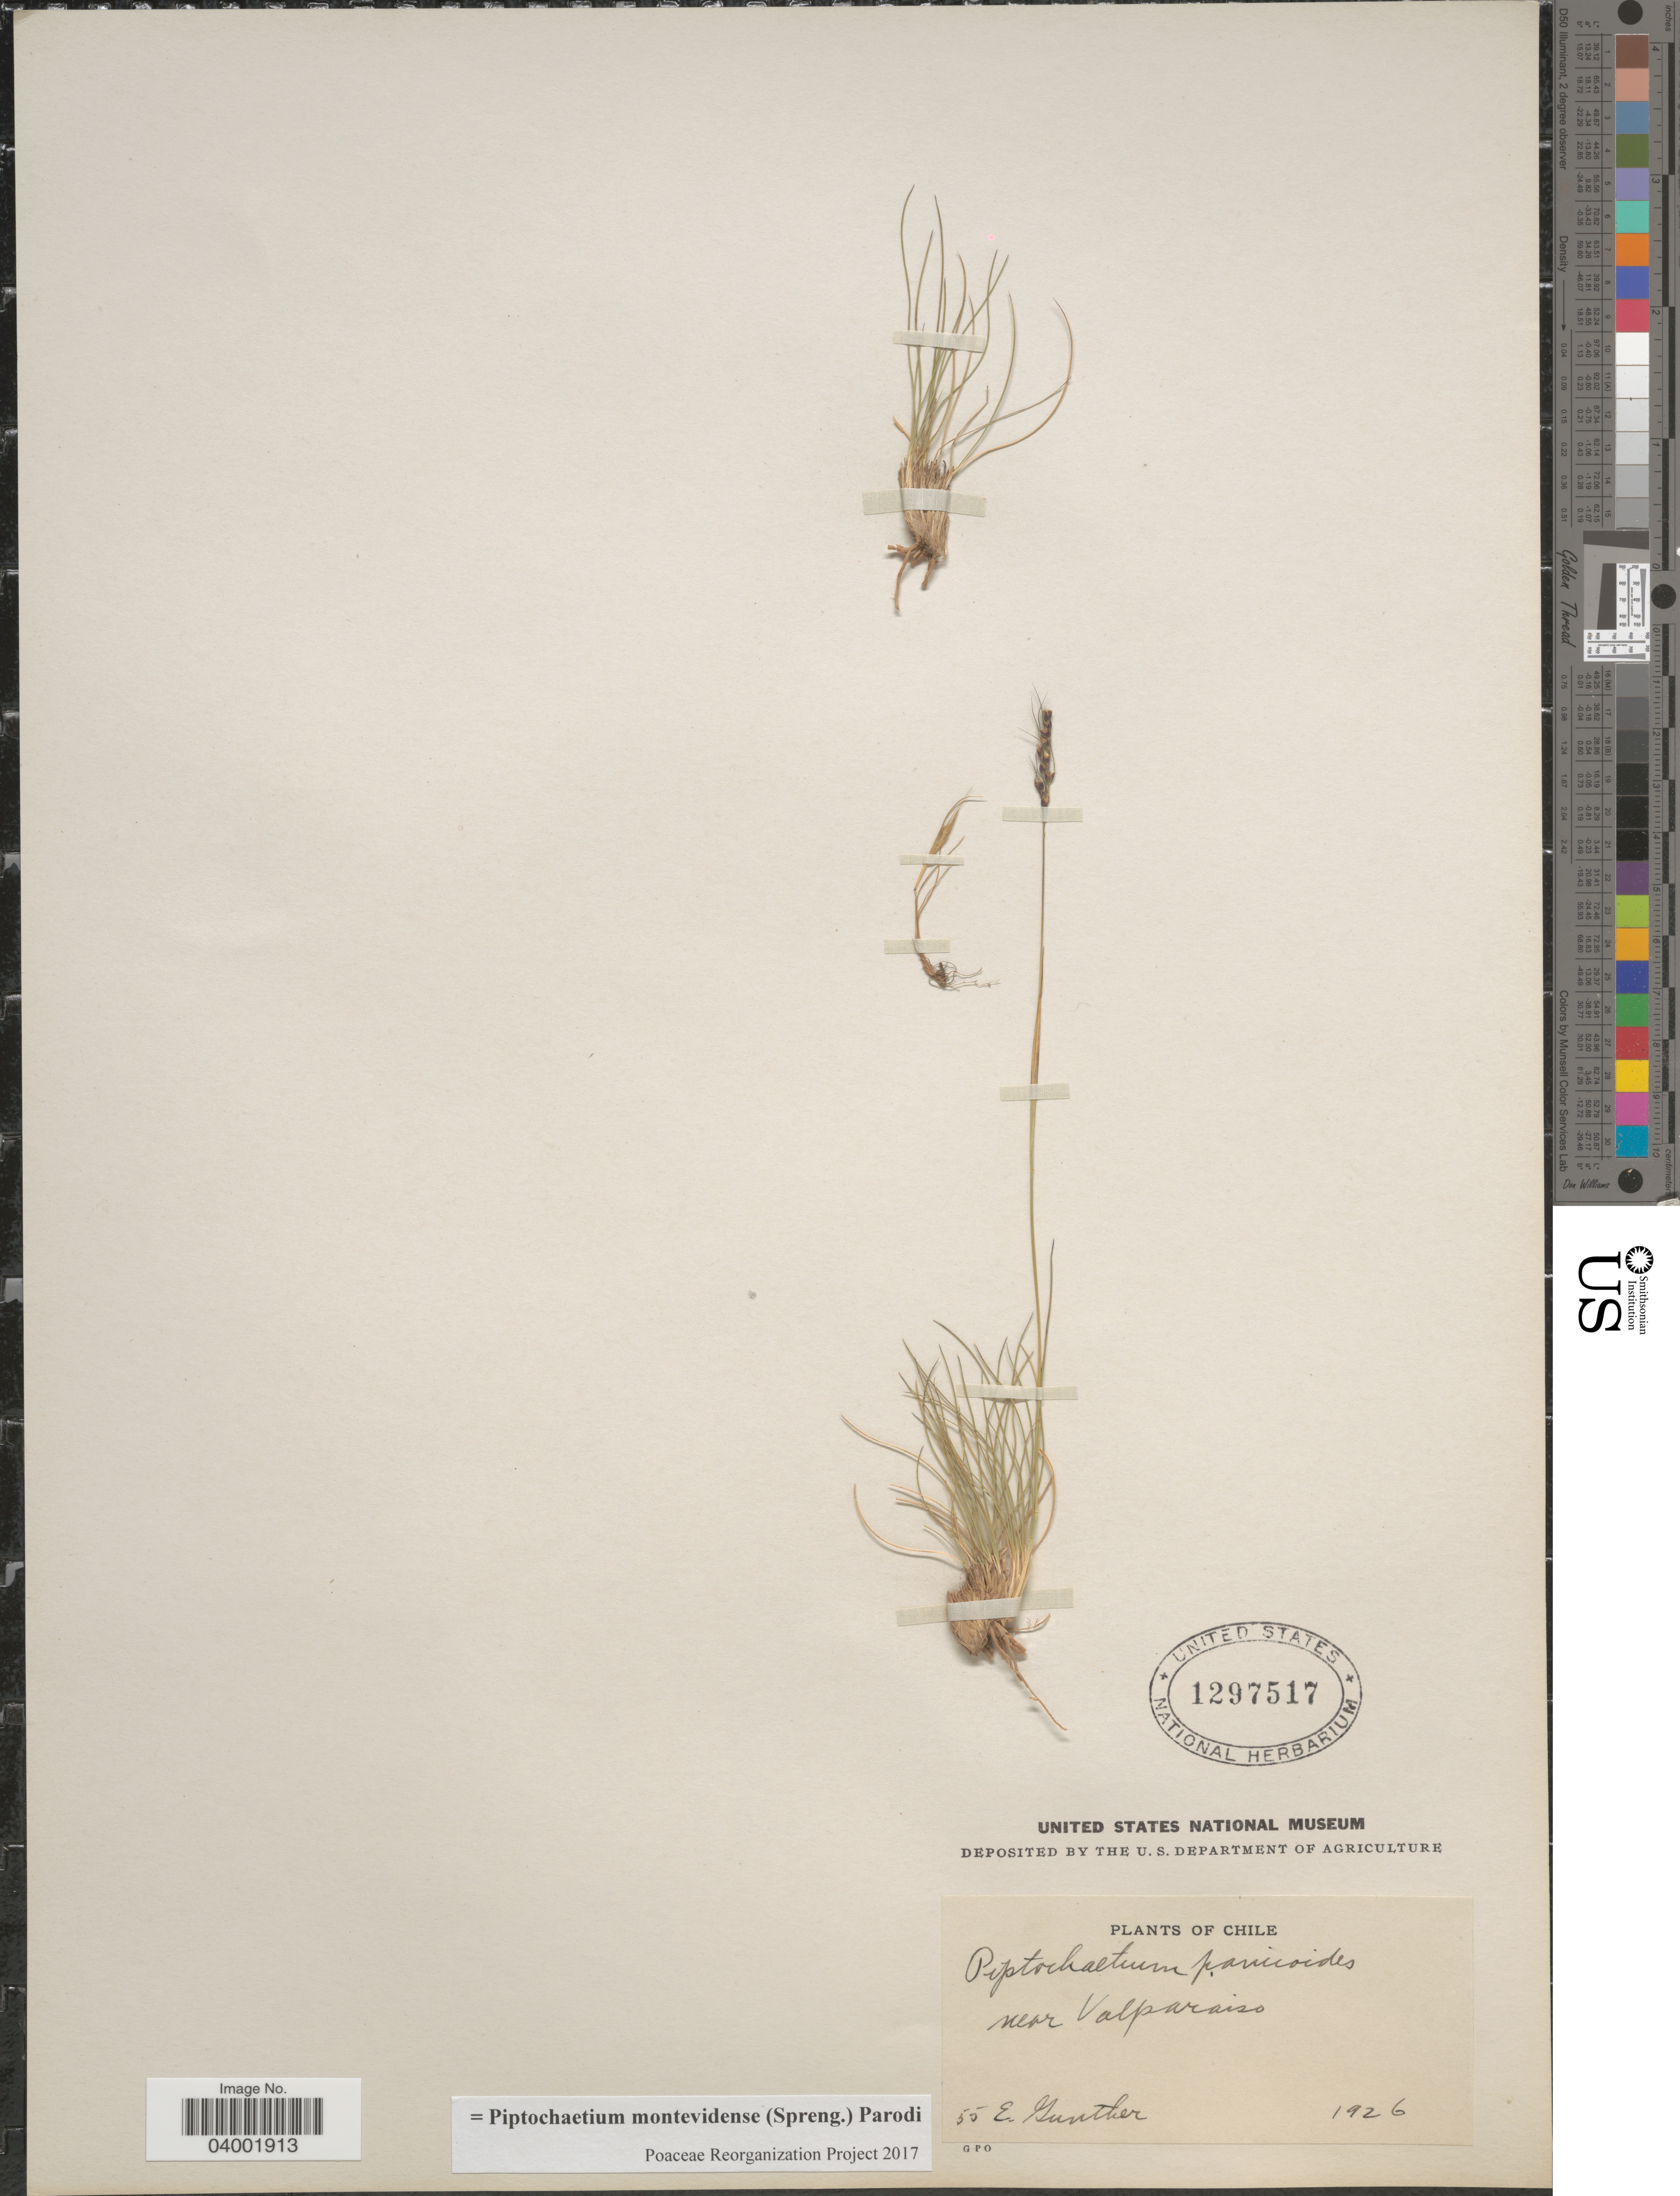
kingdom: Plantae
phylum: Tracheophyta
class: Liliopsida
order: Poales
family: Poaceae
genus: Piptochaetium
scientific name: Piptochaetium montevidense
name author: (Spreng.) Parodi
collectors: E. Gunther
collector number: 55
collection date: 1926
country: Chile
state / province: Valparaíso (V)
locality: Near Valparaiso.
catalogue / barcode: US 1297517